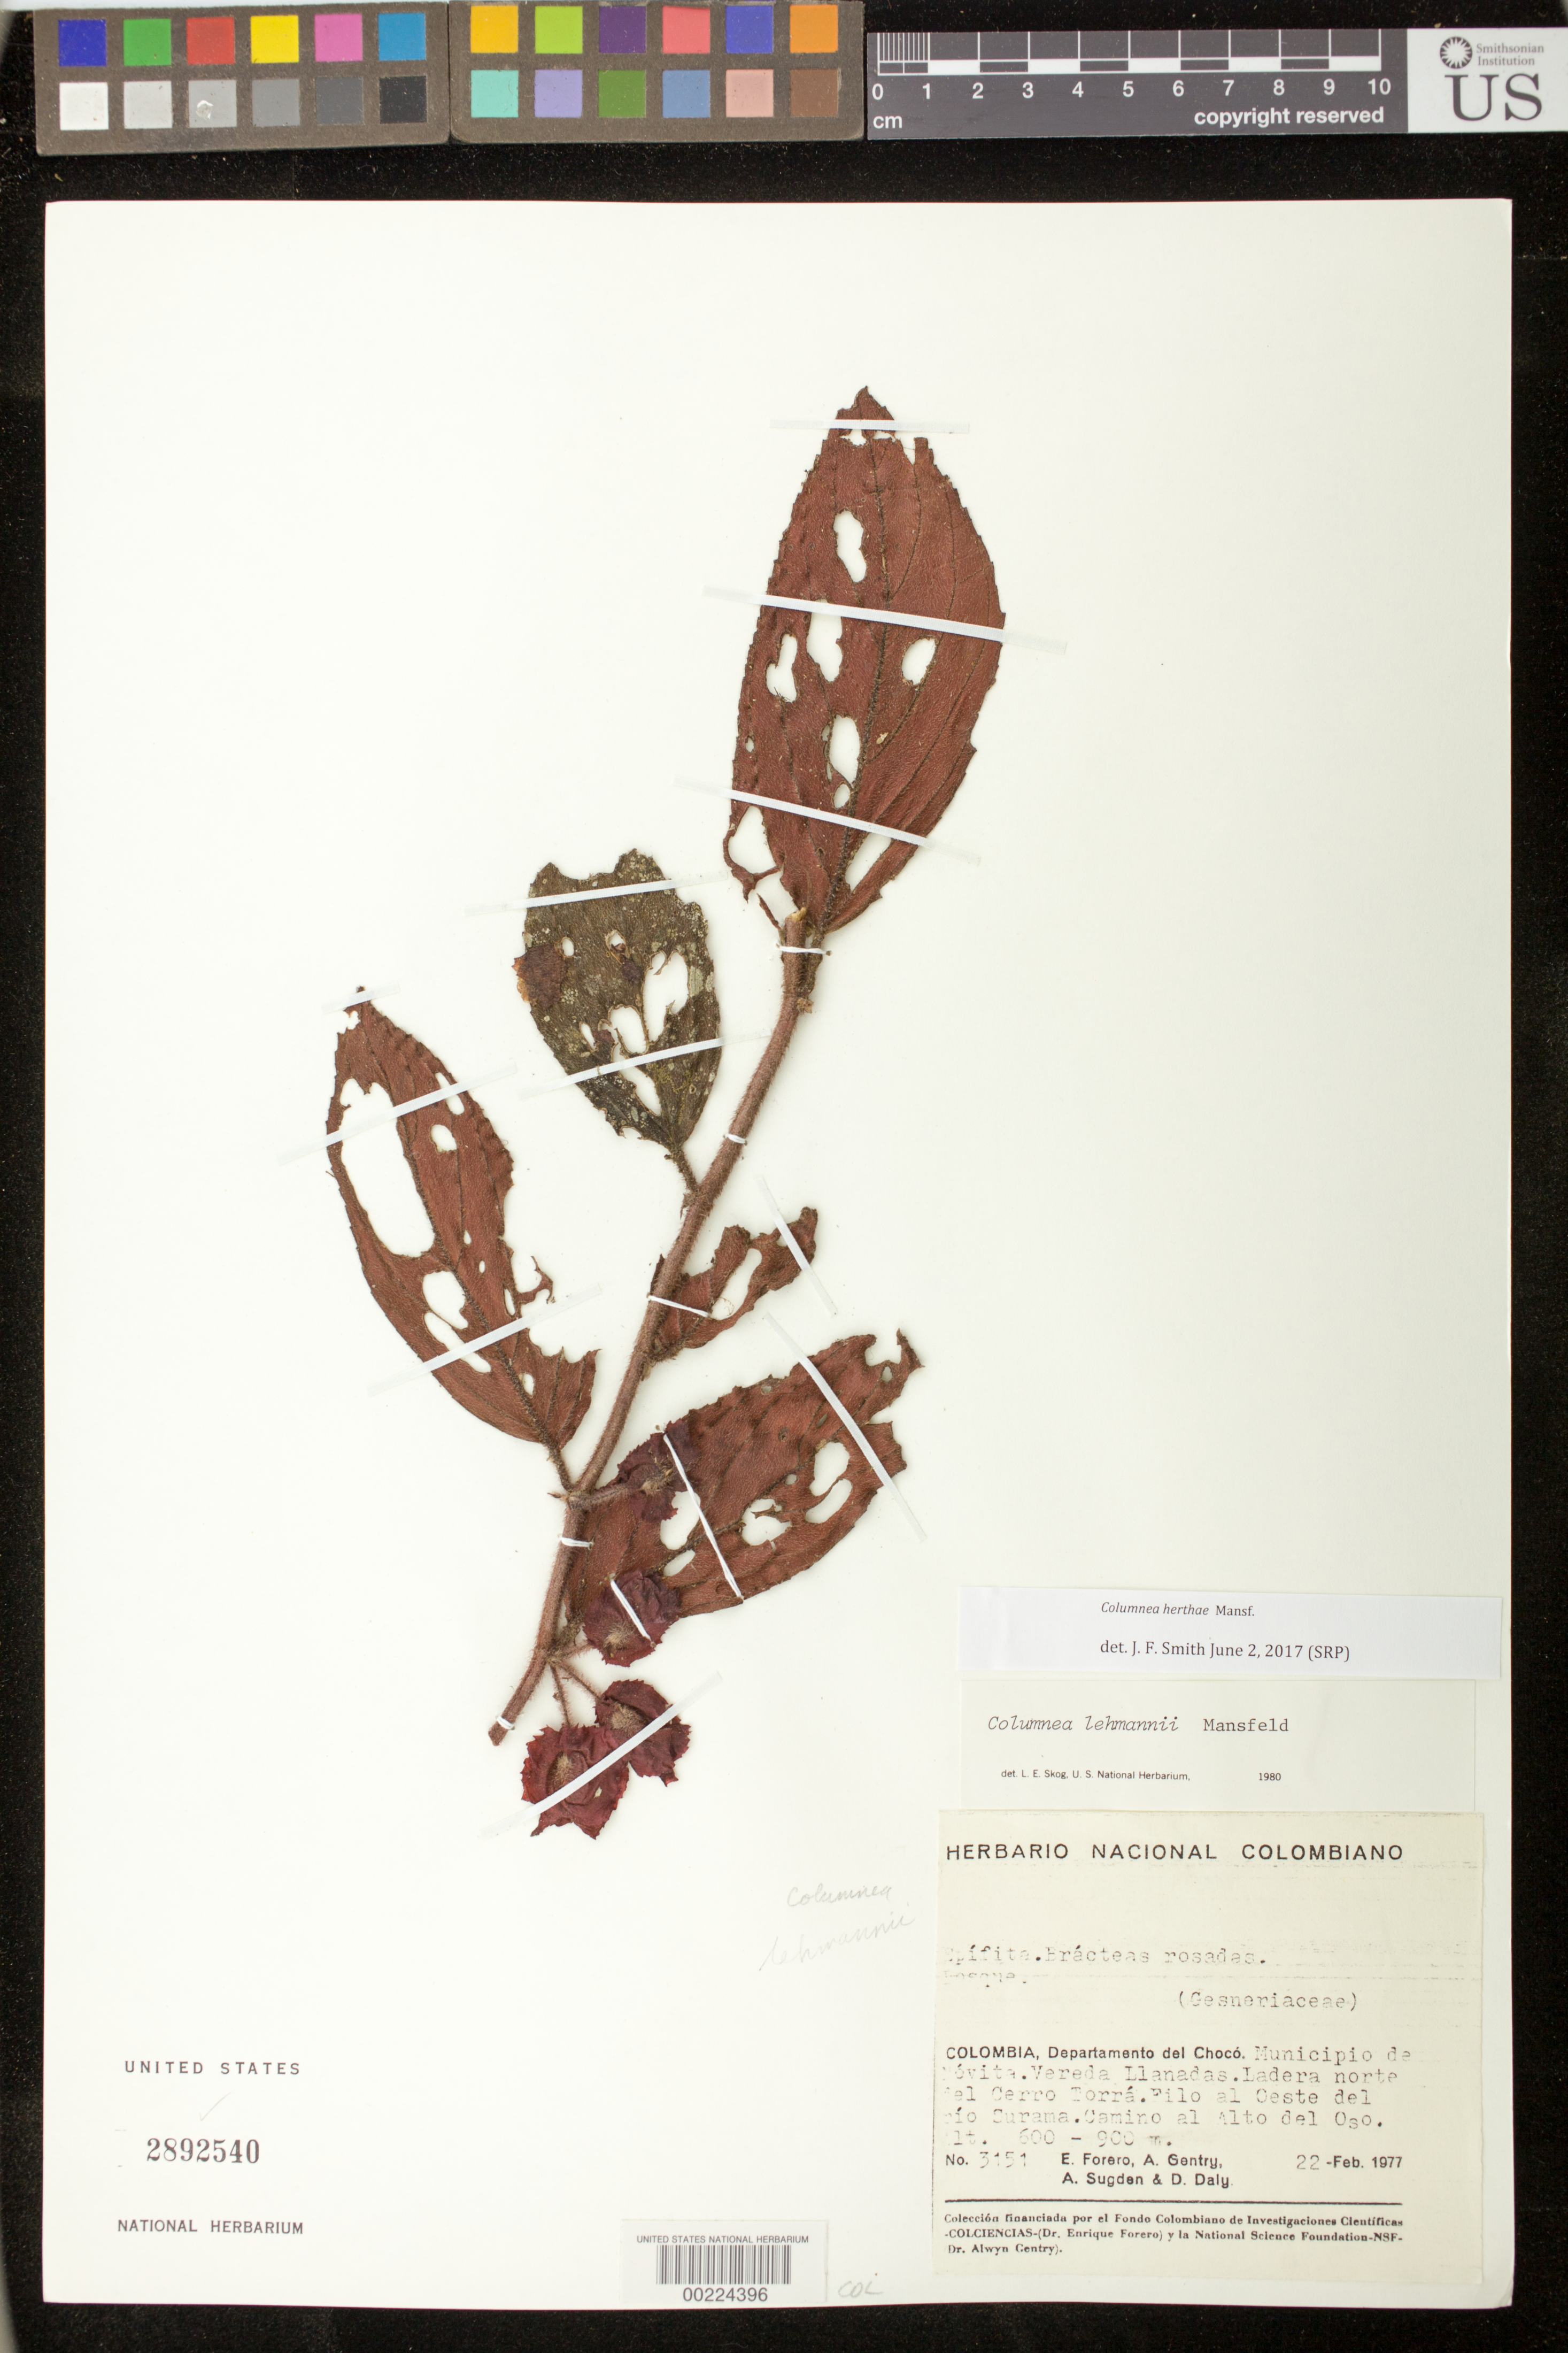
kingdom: Plantae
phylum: Tracheophyta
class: Magnoliopsida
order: Lamiales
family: Gesneriaceae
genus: Columnea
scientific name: Columnea lehmannii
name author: Mansf.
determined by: Clark, J. L.; Skog, Laurence E.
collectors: E. Forero, A. H. Gentry, A. Sugden & D. C. Daly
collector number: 3151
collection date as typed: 22 Feb 1977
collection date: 1977-02-22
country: Colombia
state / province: Chocó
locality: Mun. of Novita, Llanadas path, north slope of Cerro Torra , border W of Rio Surama, road to Alto del Oso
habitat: Forest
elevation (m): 600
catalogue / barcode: US 2892540